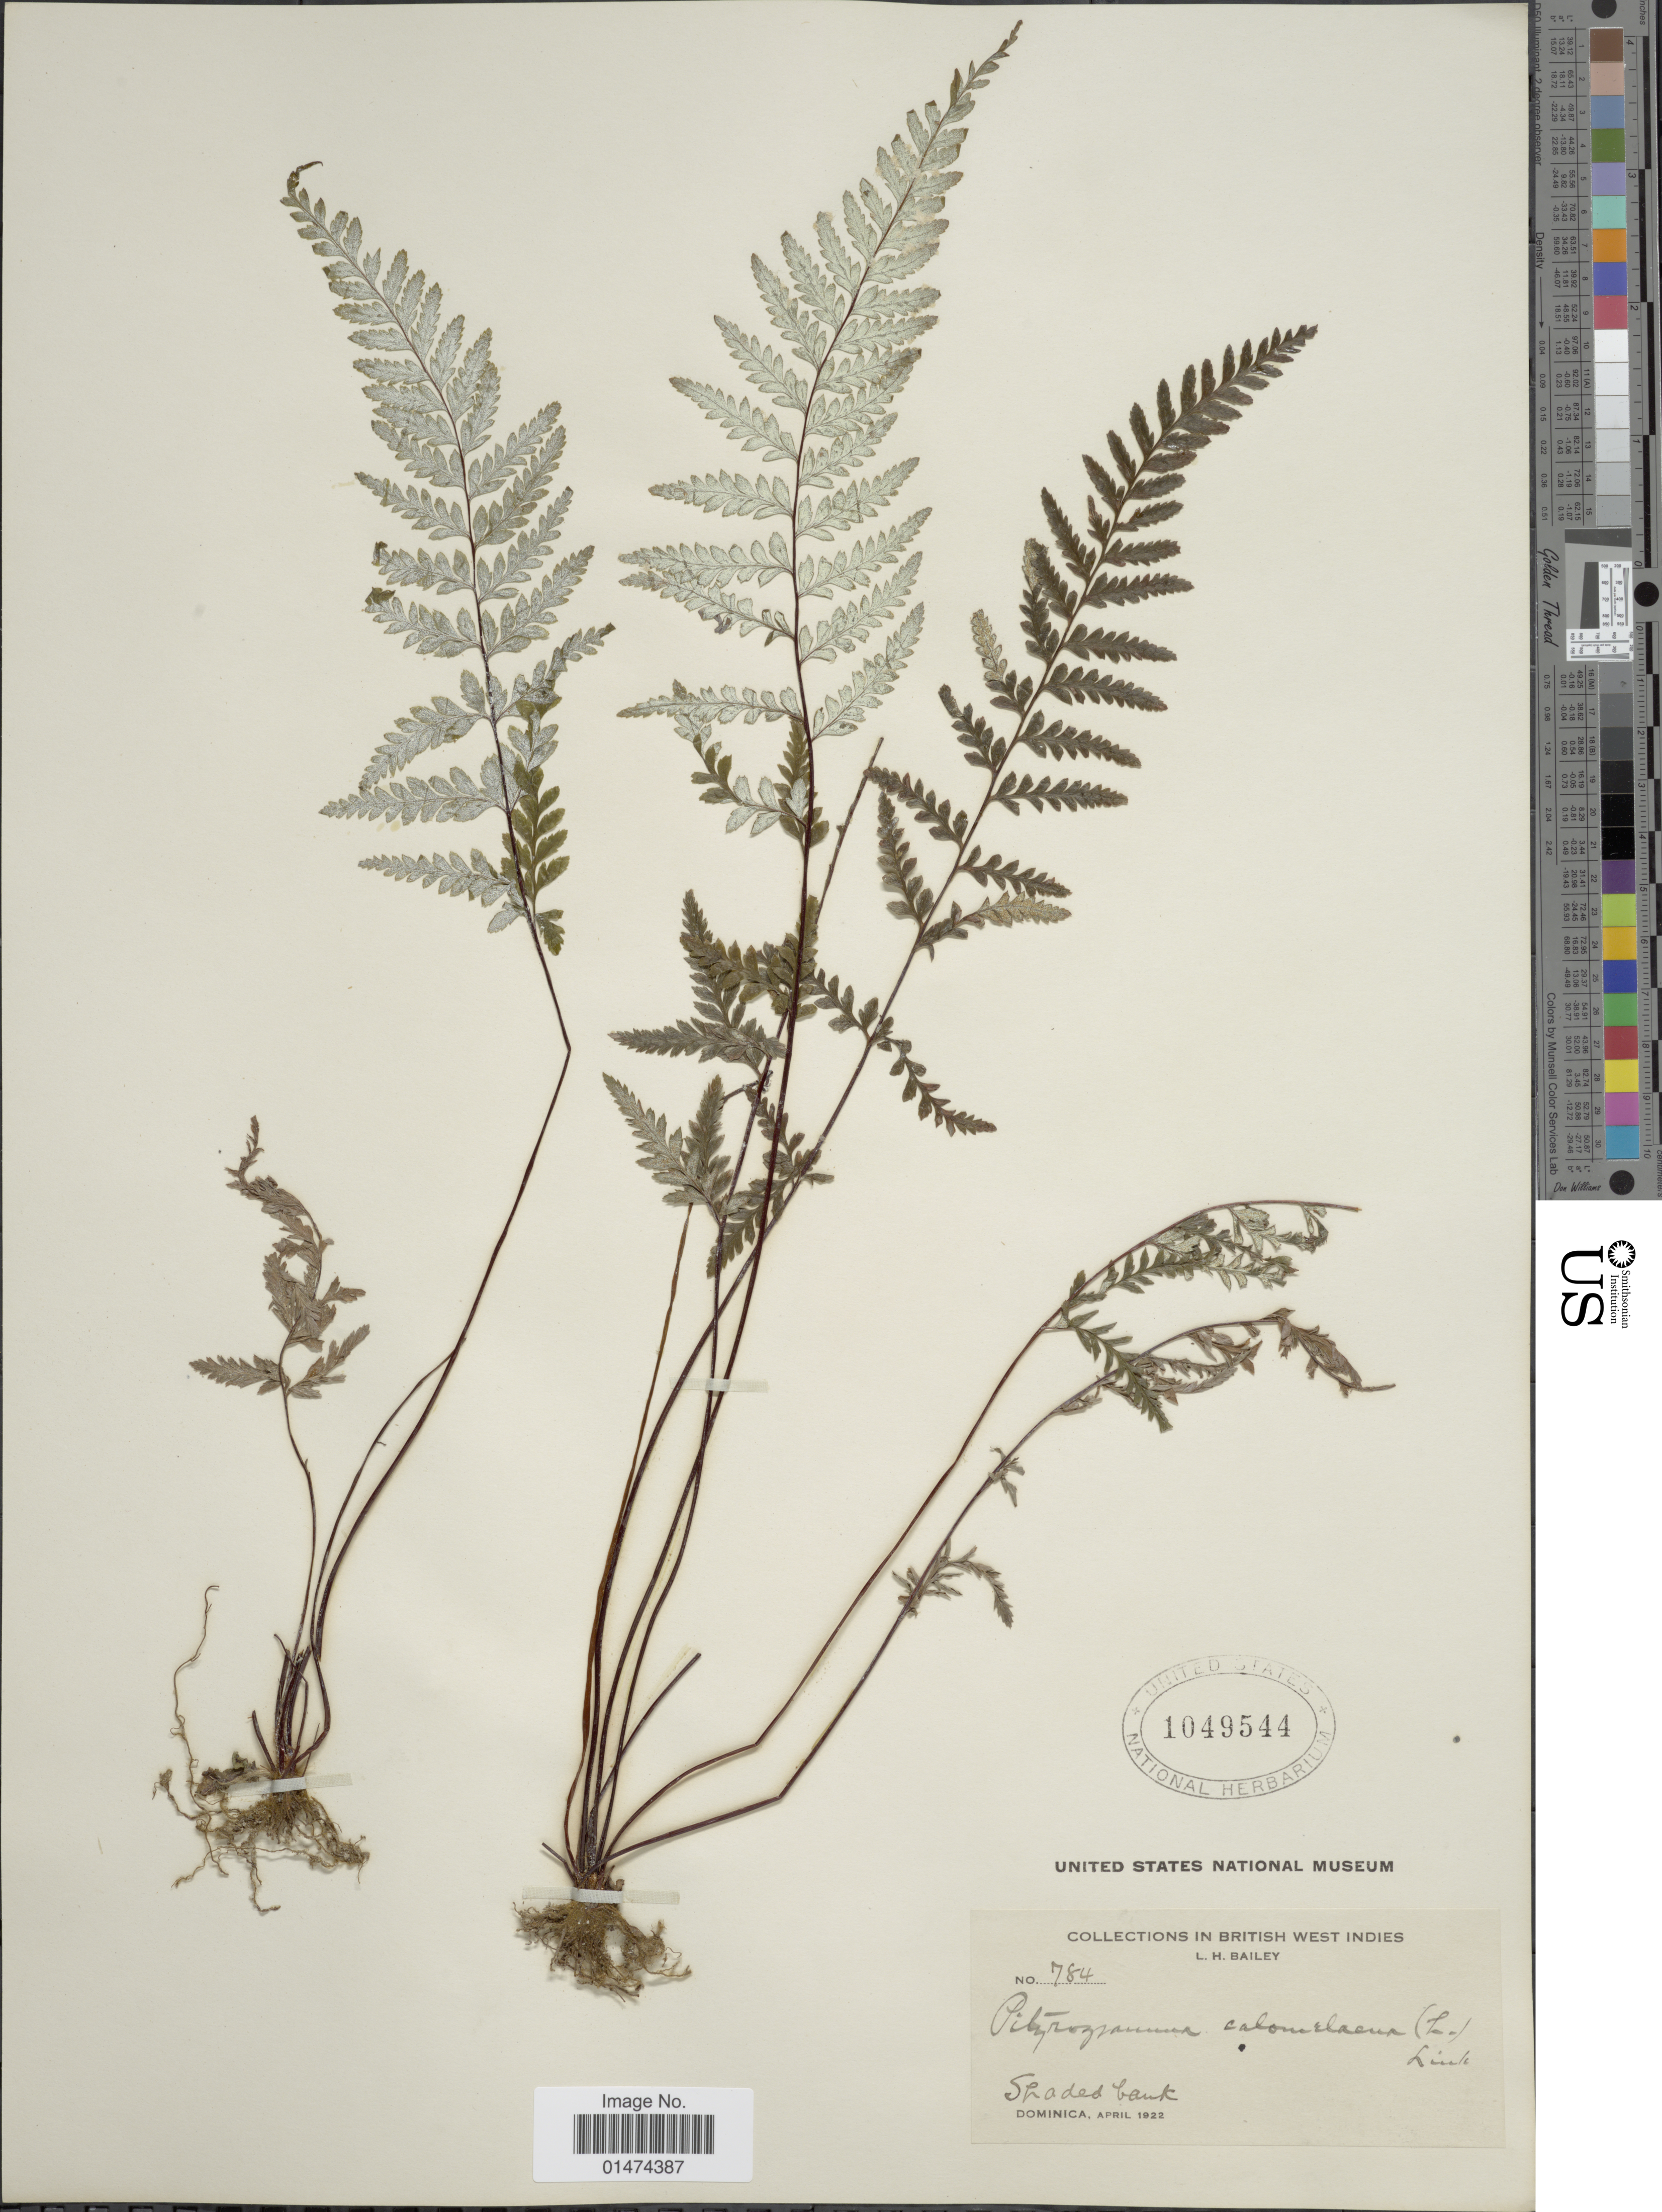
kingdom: Plantae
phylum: Tracheophyta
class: Polypodiopsida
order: Polypodiales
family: Pteridaceae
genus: Pityrogramma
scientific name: Pityrogramma calomelanos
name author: (L.) Link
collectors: L. H. Bailey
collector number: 784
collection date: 1922-04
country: Dominica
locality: British West Indies, shaded bank, Dominica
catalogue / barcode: US 1049544